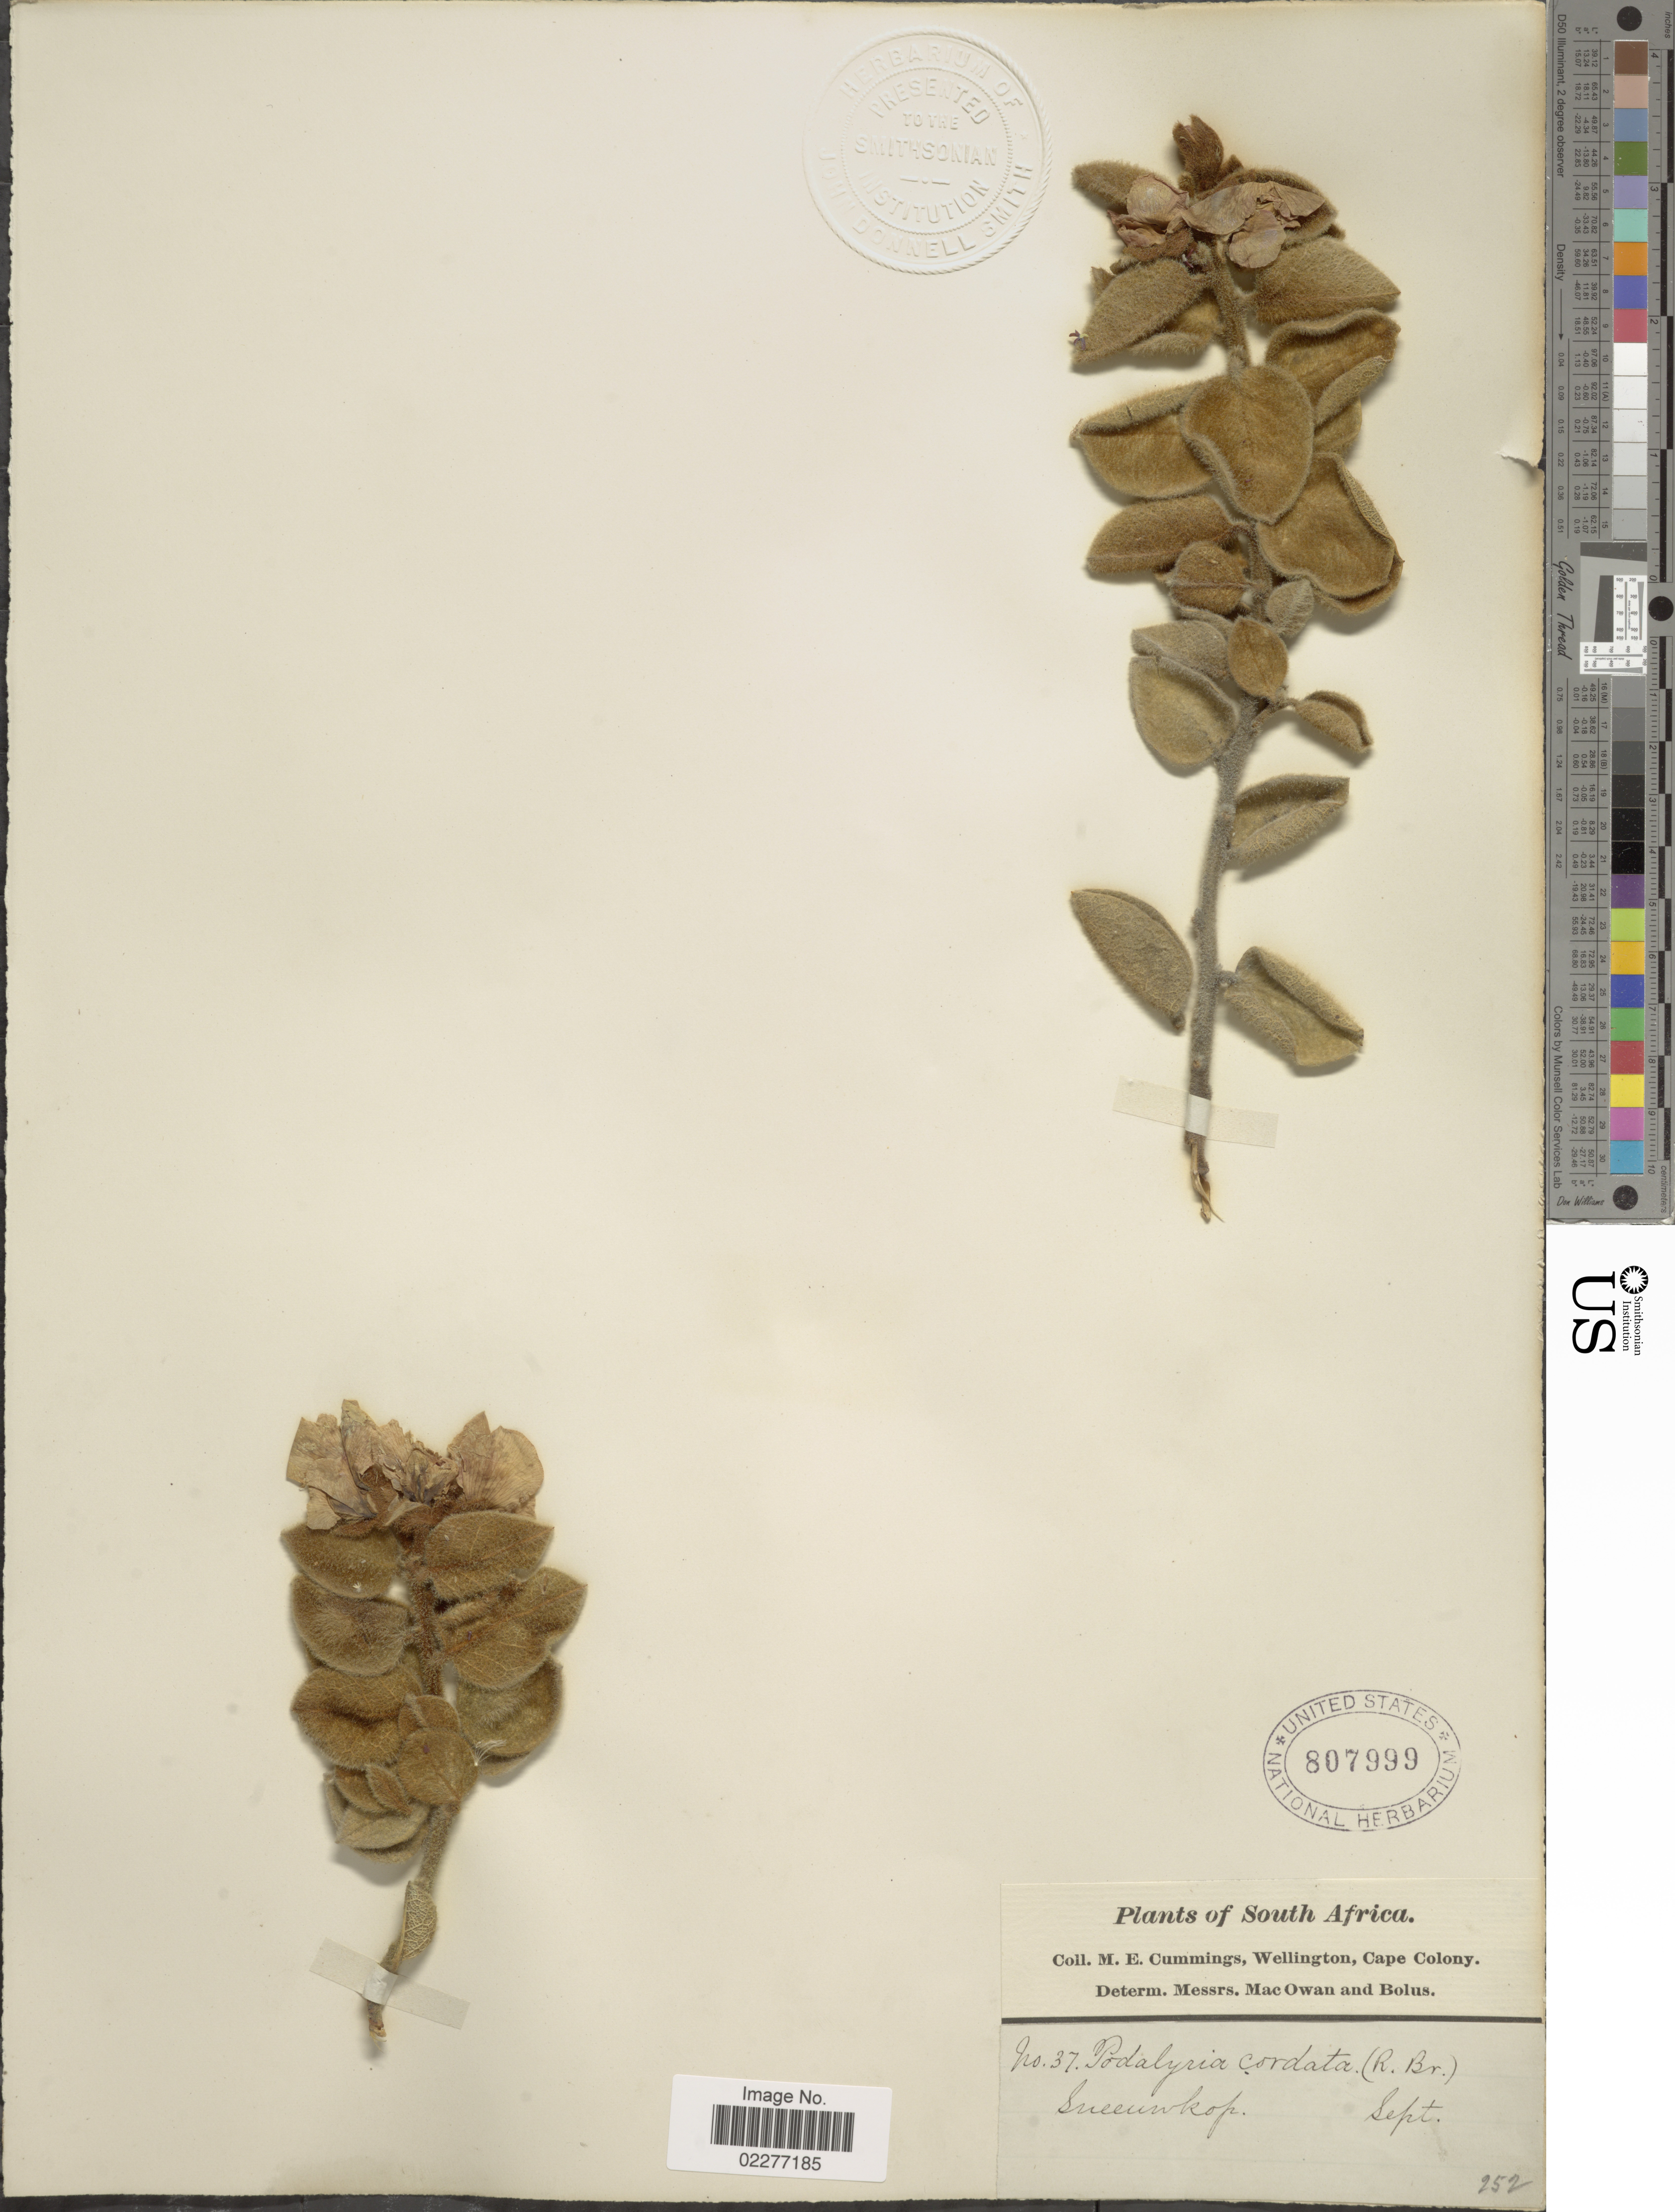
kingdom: Plantae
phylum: Tracheophyta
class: Magnoliopsida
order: Fabales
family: Fabaceae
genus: Podalyria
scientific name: Podalyria cordata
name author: R. Br.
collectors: M. E. Cummings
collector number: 37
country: South Africa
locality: Sneeuwkop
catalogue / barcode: US 807999